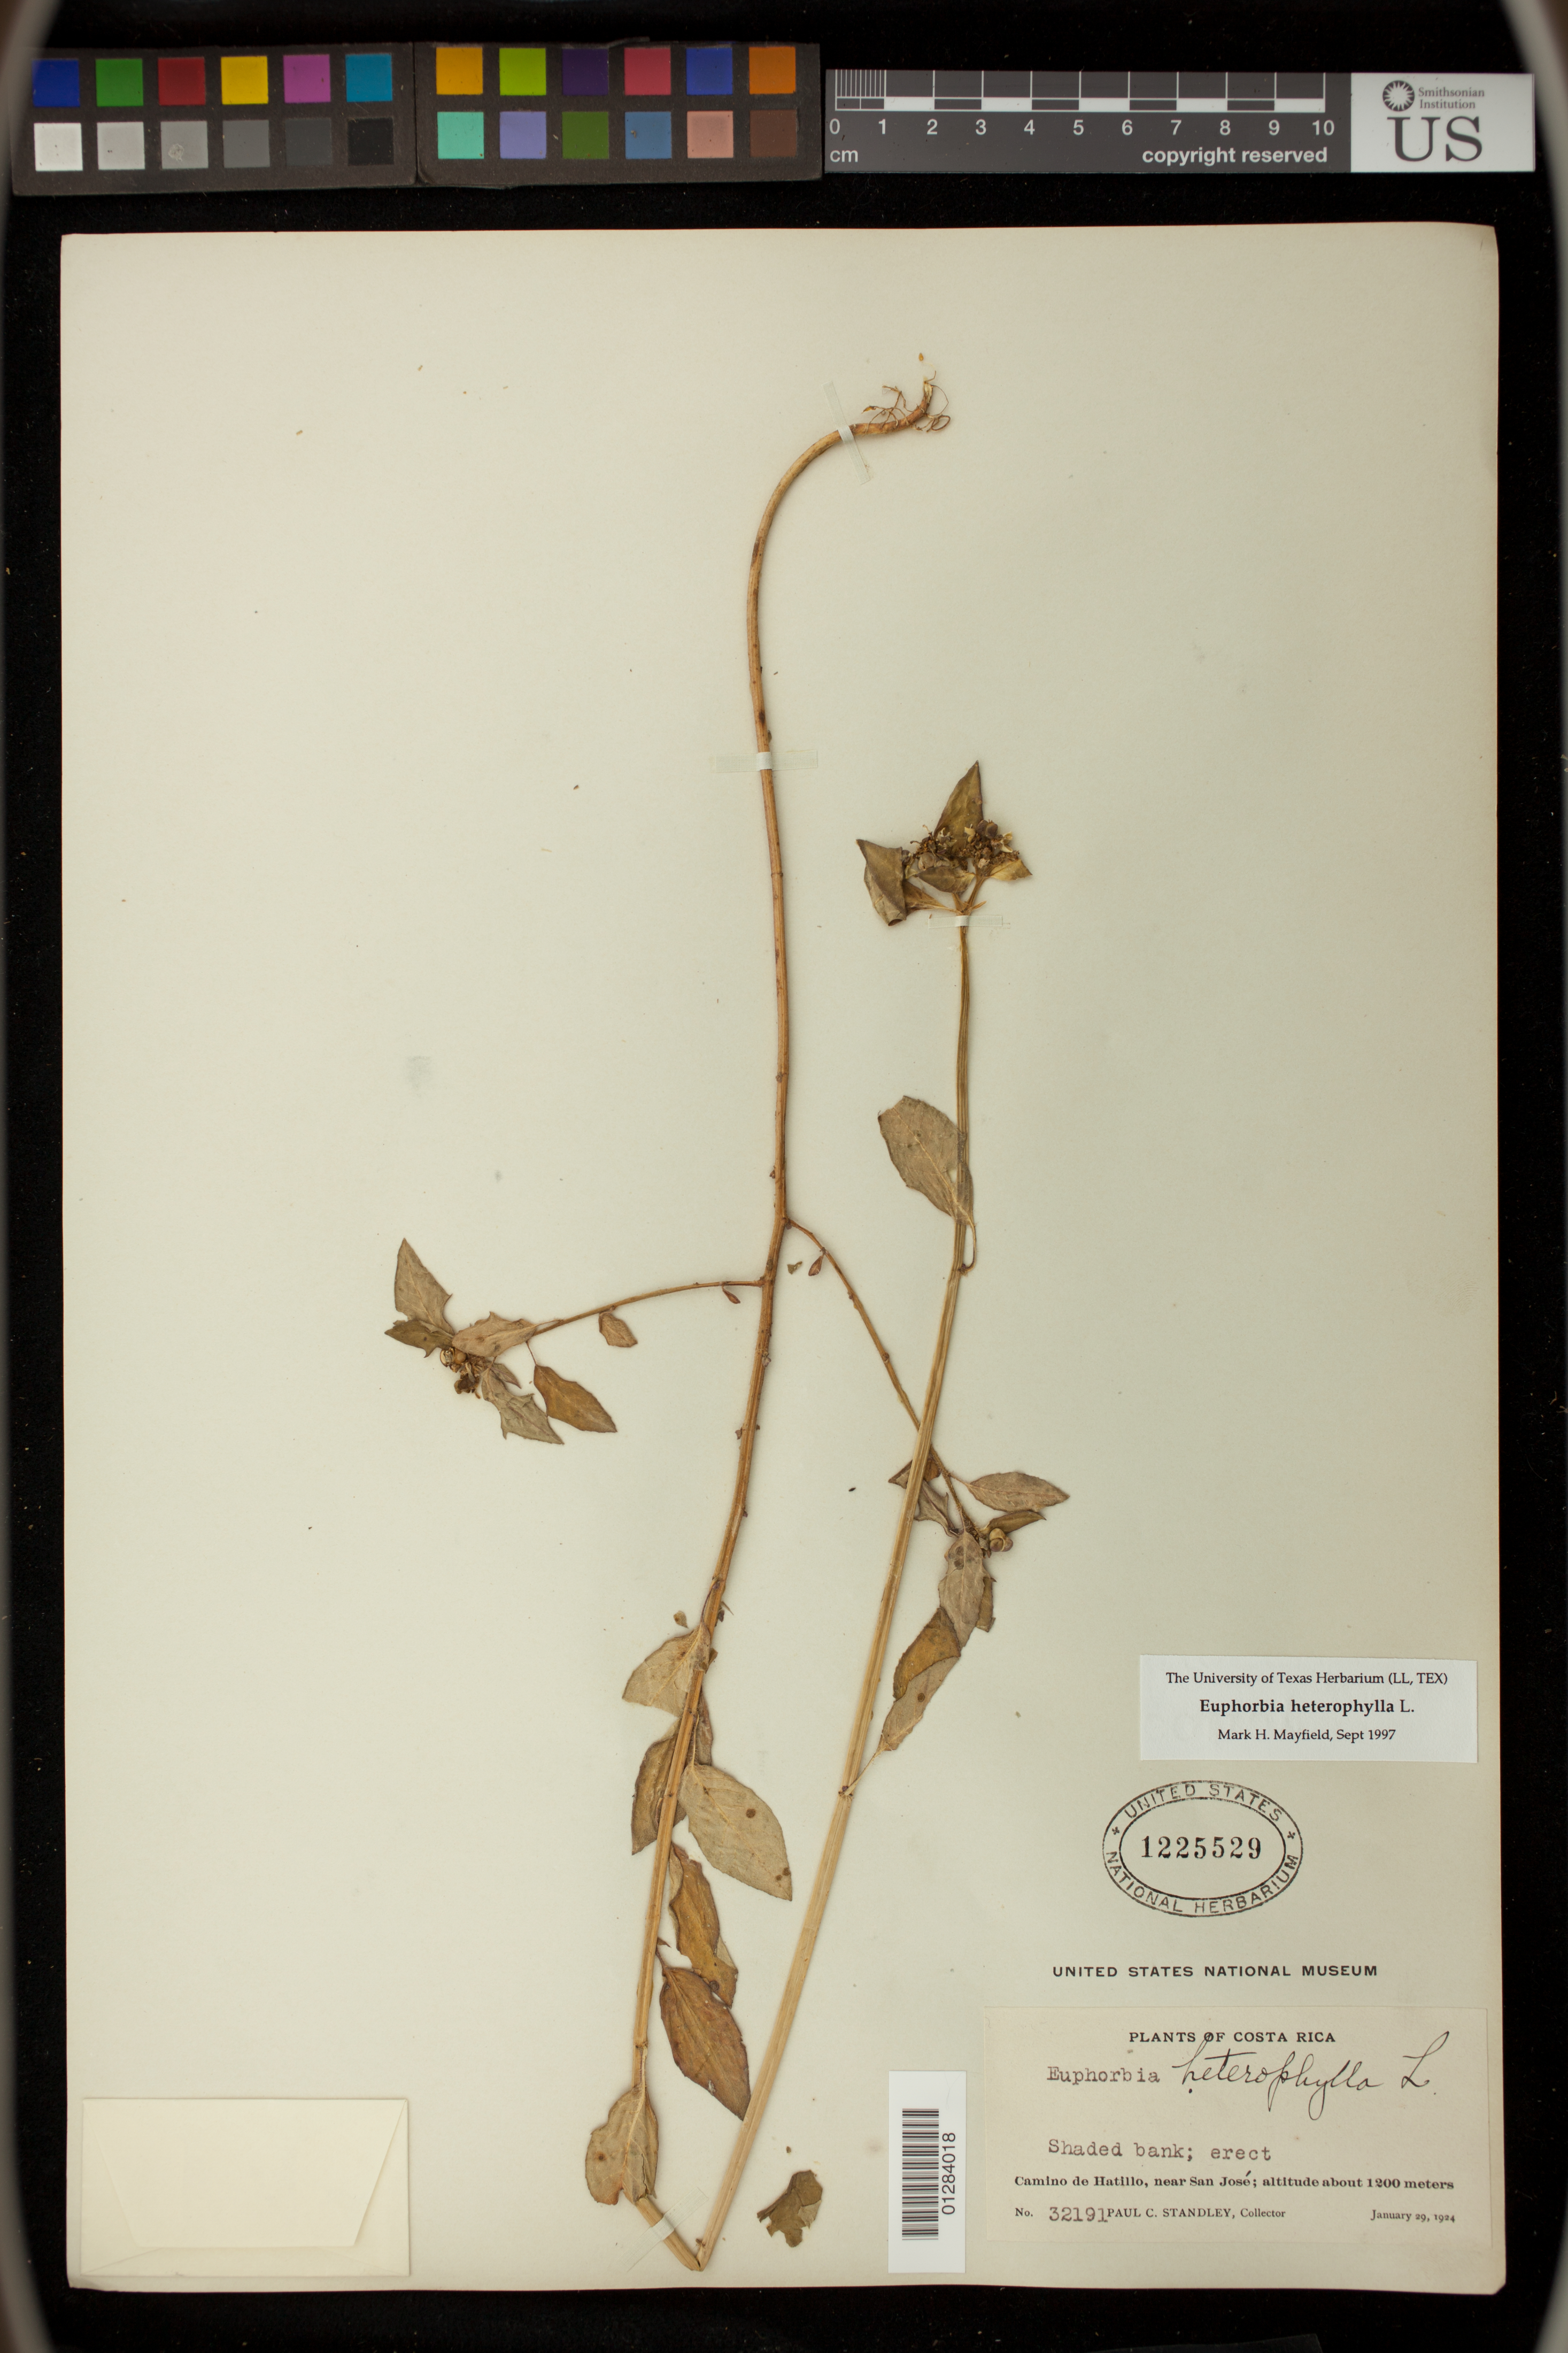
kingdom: Plantae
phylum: Tracheophyta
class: Magnoliopsida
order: Malpighiales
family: Euphorbiaceae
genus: Euphorbia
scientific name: Euphorbia heterophylla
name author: L.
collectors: Standley, Paul Carpenter, Steyermark, Julian Alfred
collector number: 3219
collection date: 1924-01-29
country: Costa Rica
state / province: San Jose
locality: Camino de Hatillo, near San Jose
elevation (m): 1200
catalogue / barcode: US 1225529